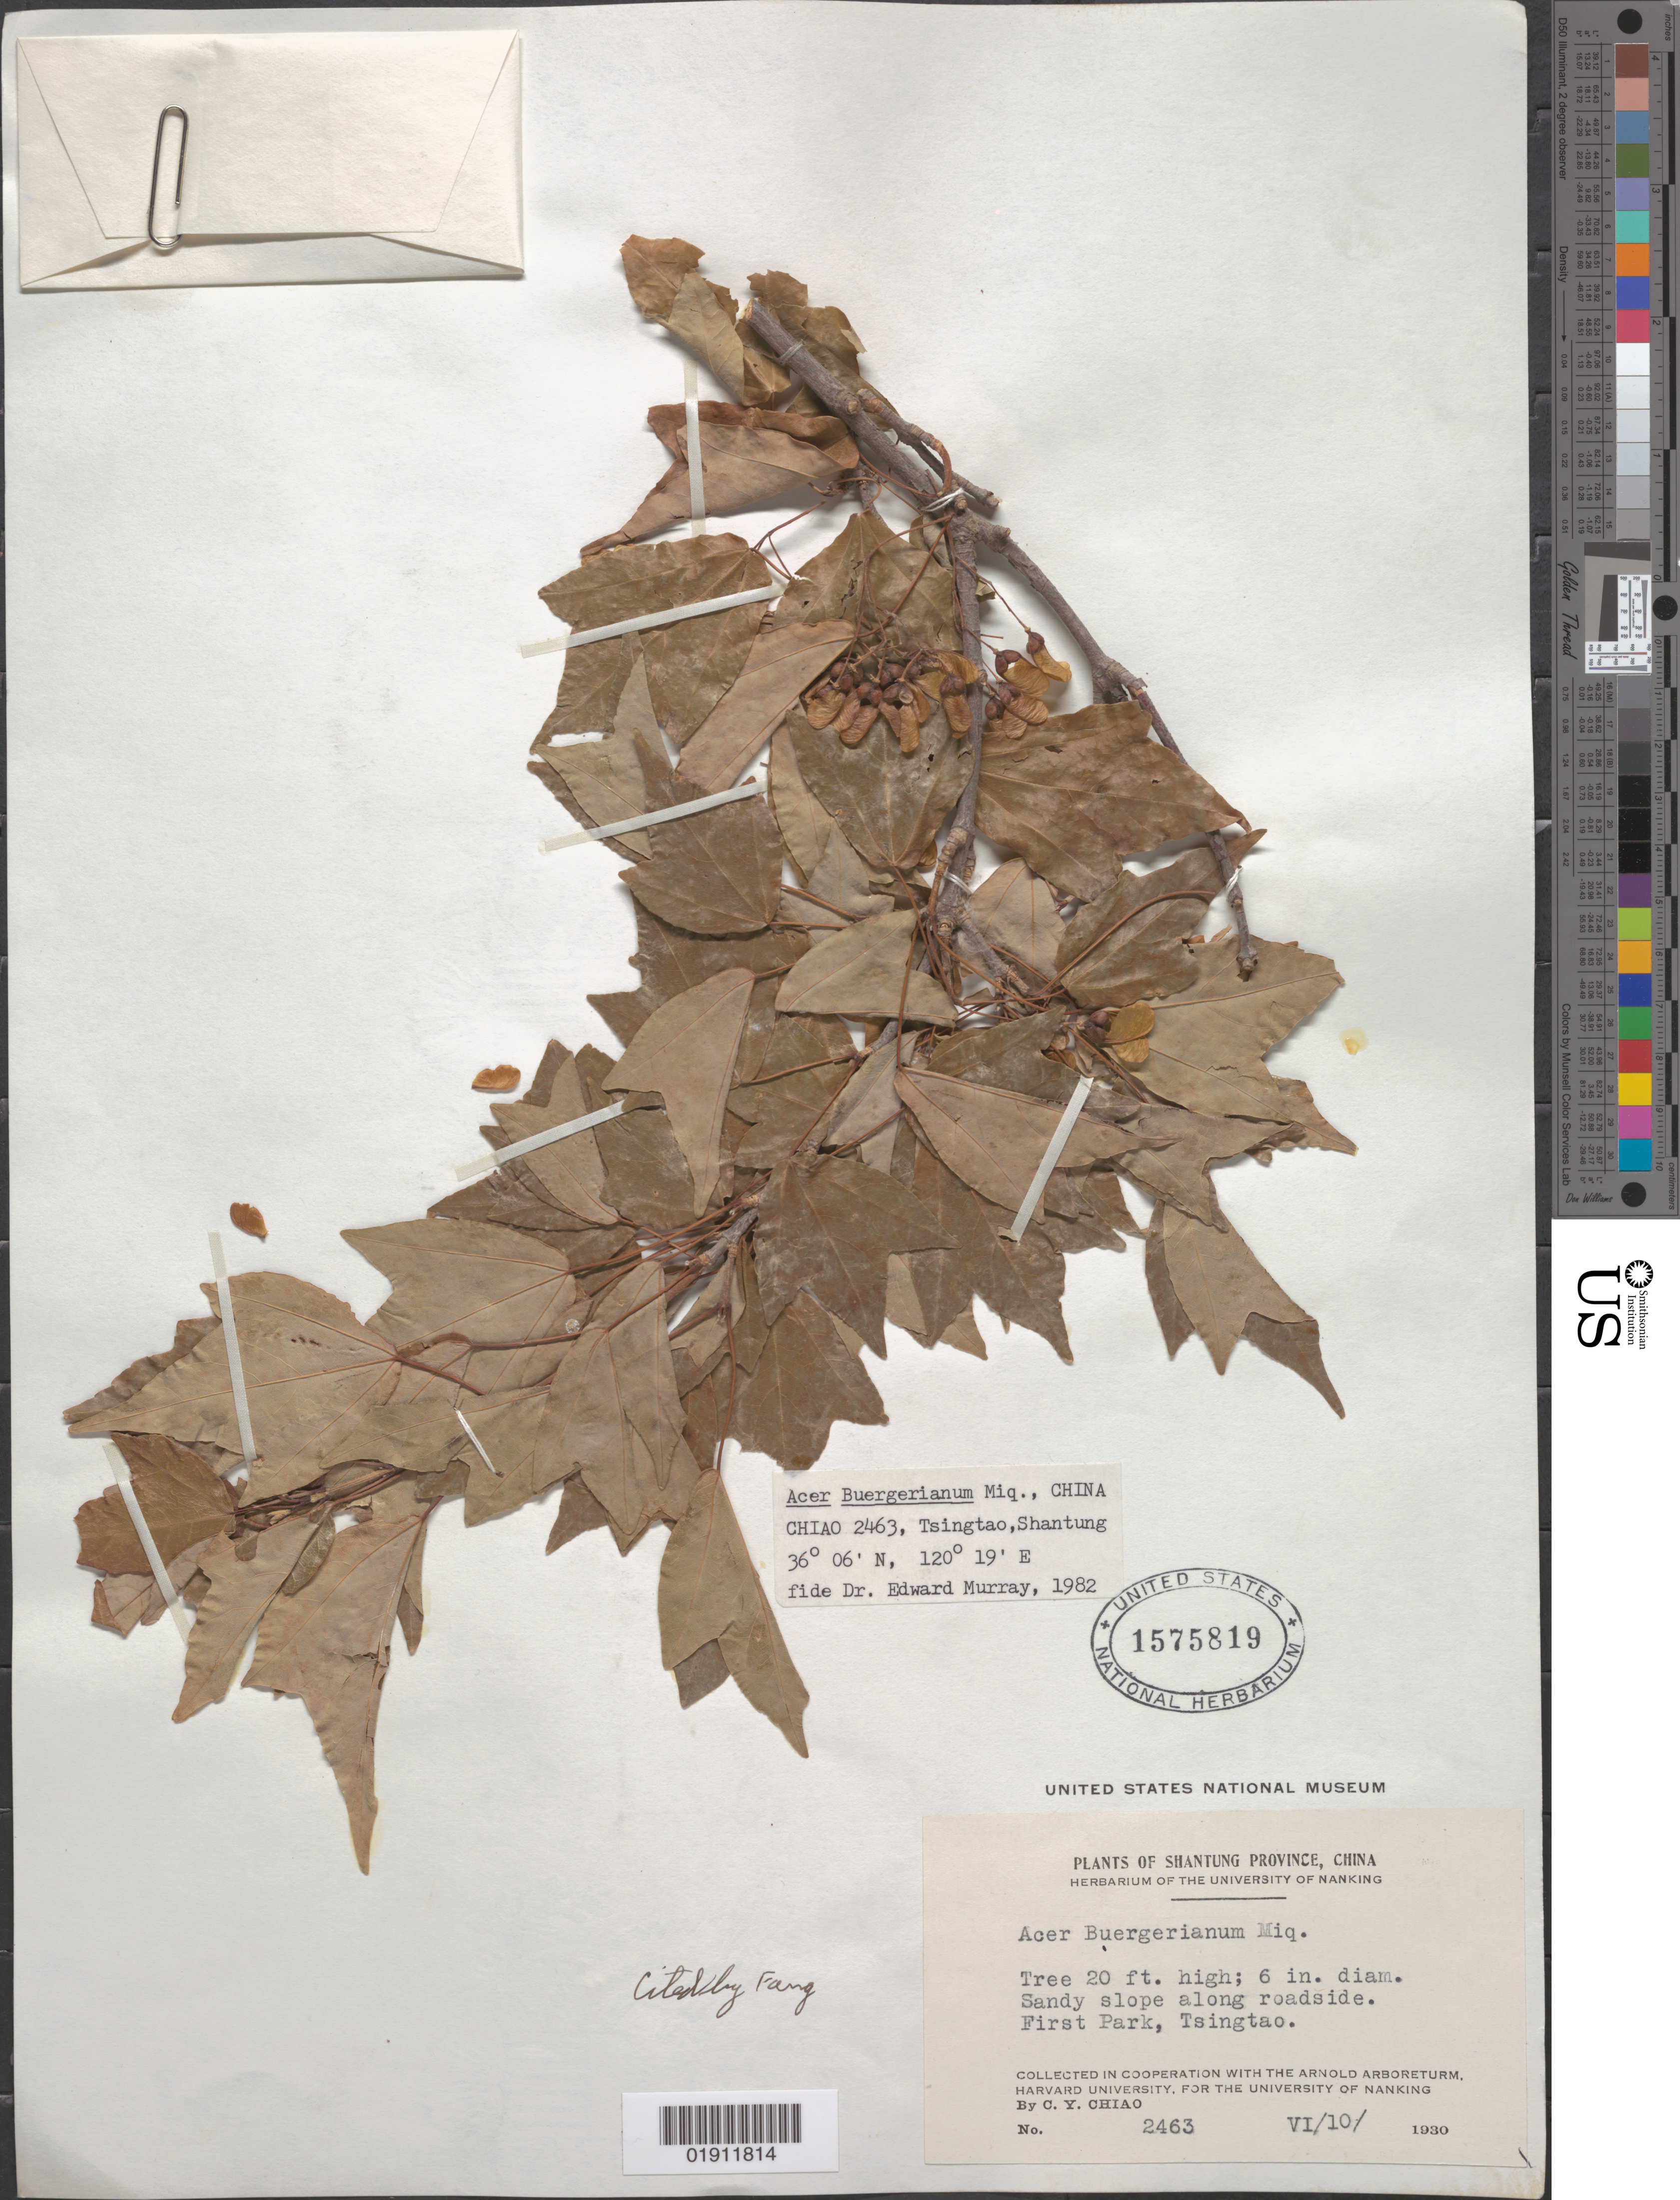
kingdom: Plantae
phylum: Tracheophyta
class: Magnoliopsida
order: Sapindales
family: Sapindaceae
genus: Acer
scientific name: Acer buergerianum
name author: Miq.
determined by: Murray, Edward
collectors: C. Y. Chiao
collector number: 2463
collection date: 1930-06-10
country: China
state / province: Shandong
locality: Shantung [Shandong] Province, First Park, Tsingtao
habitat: Sandy slope along roadside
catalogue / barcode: US 1575819